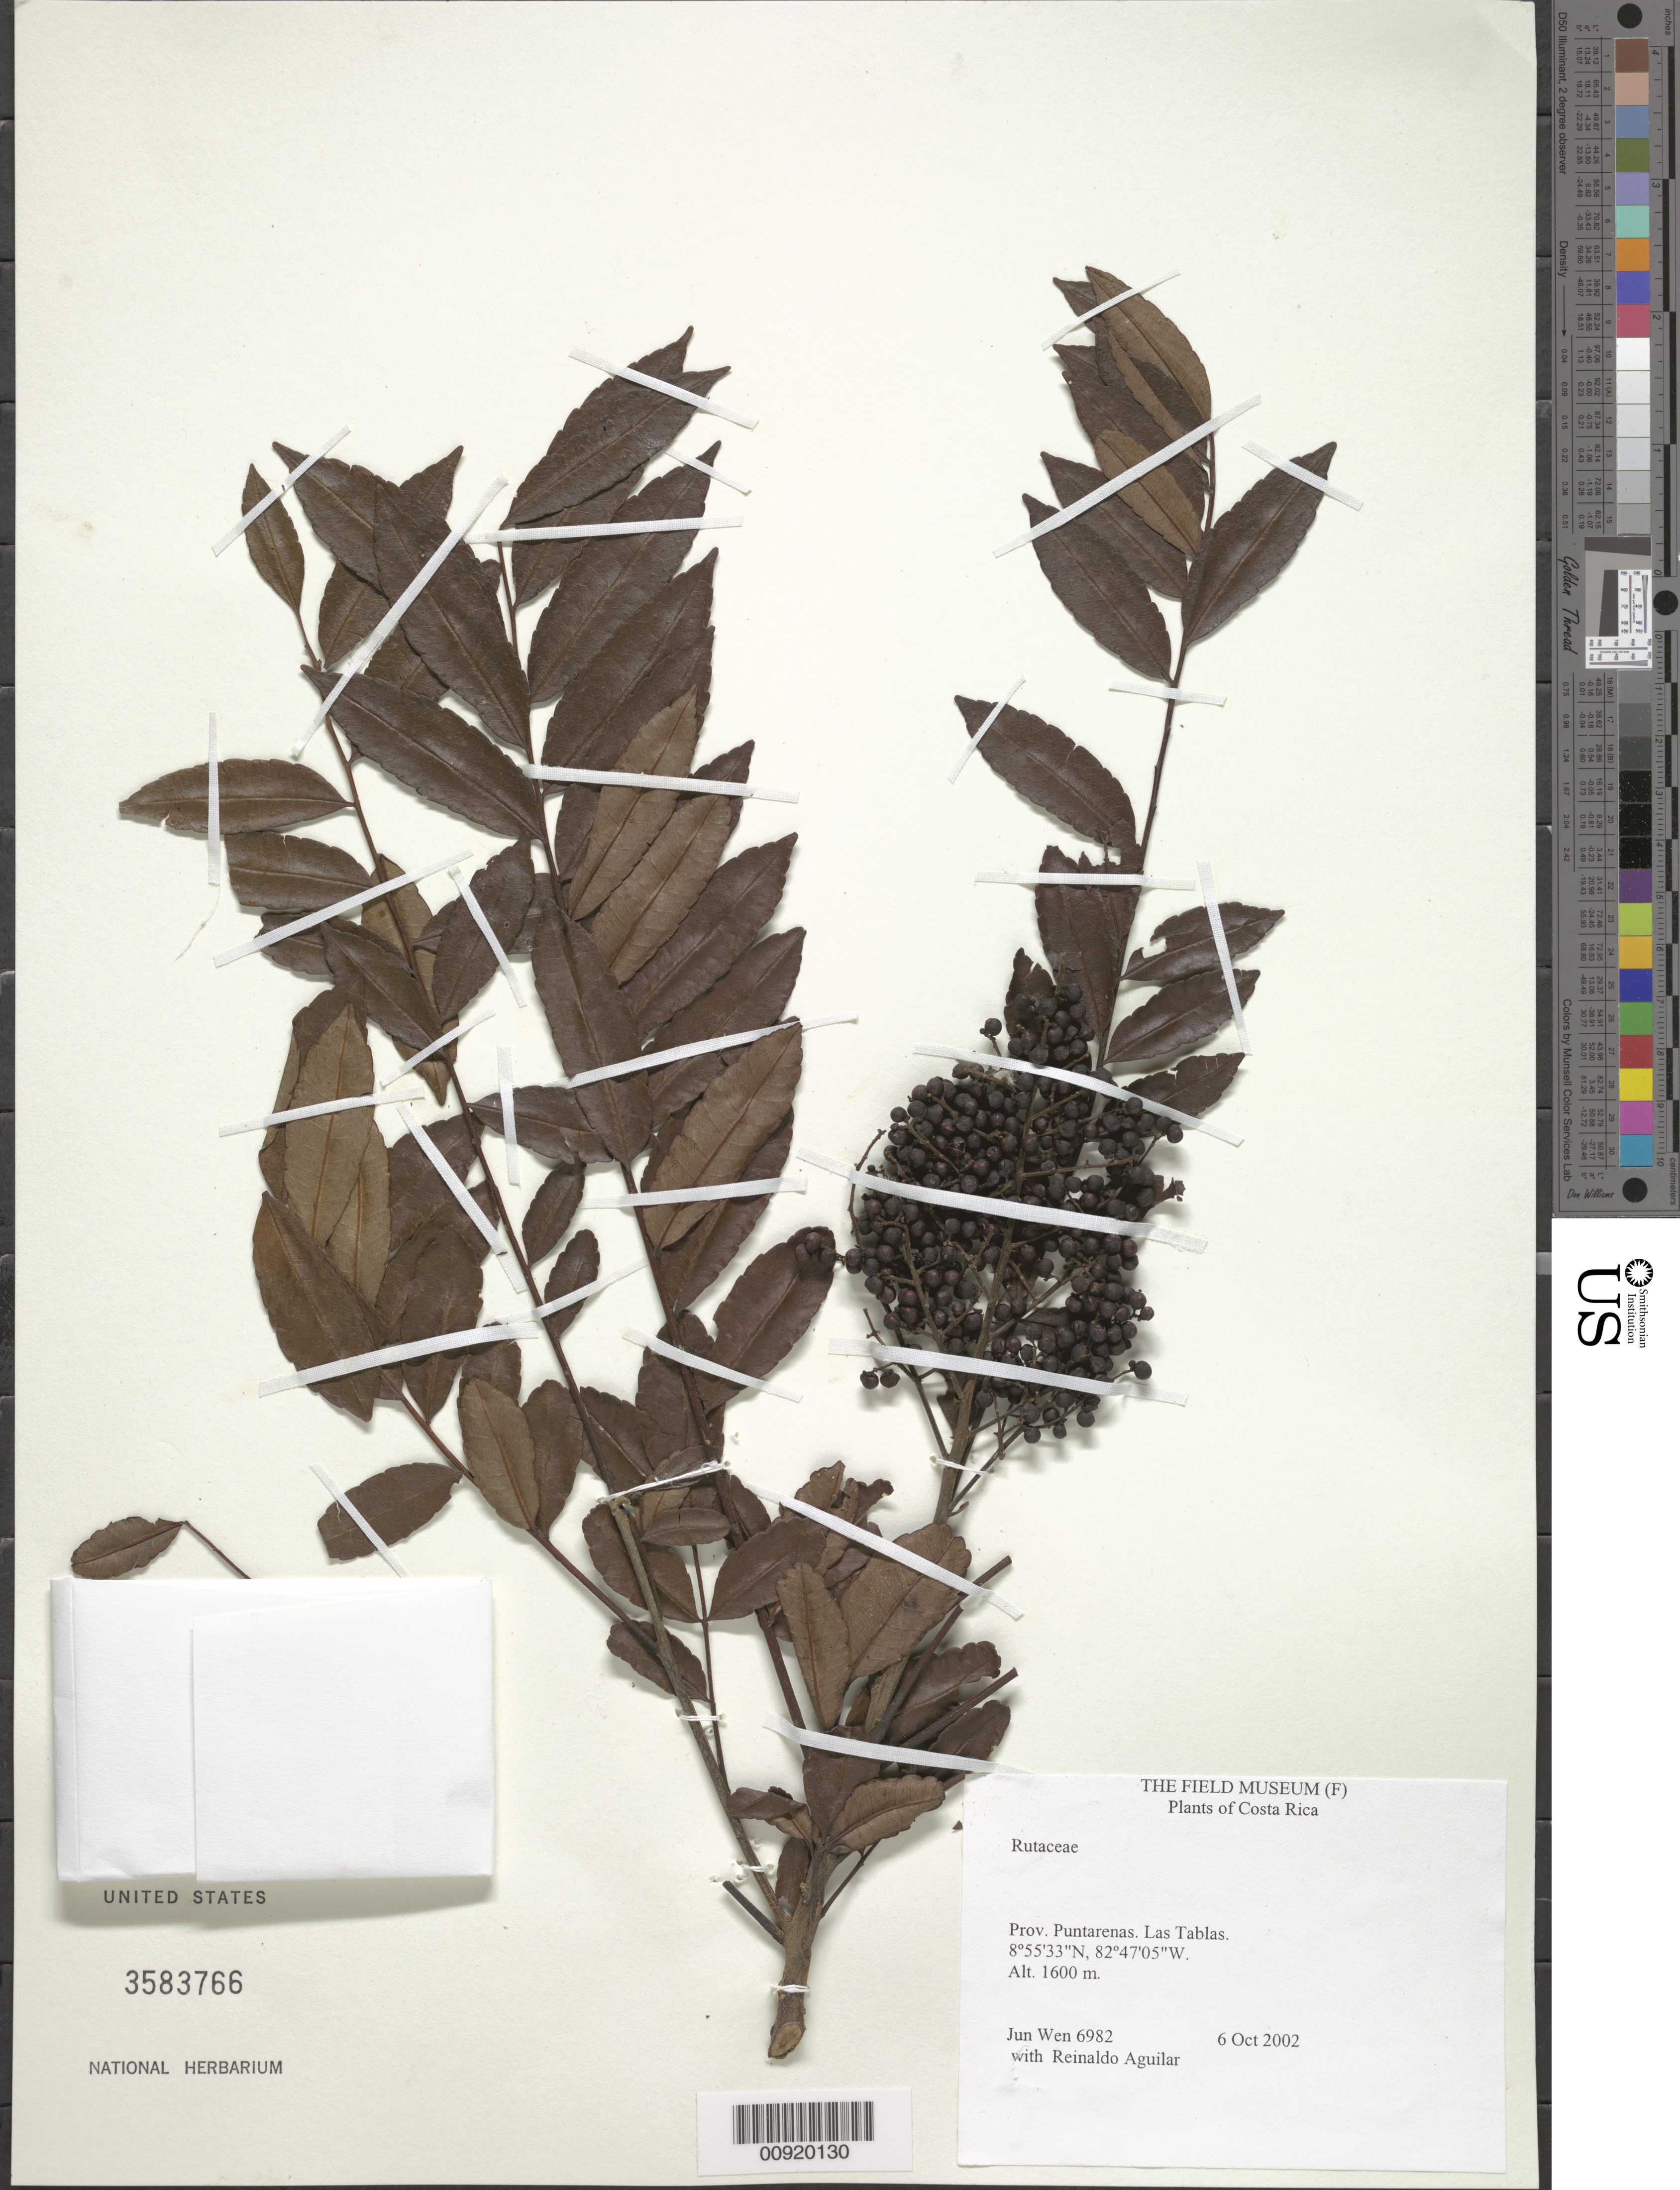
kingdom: Plantae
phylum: Tracheophyta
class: Magnoliopsida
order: Sapindales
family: Rutaceae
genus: Zanthoxylum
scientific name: Zanthoxylum rhoifolium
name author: Lam.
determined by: Londoño-Echeverri, Y.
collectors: J. Wen & R. Aguilar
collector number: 6982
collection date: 2002-10-06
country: Costa Rica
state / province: Puntarenas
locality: Las Tablas.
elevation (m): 1600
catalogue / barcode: US 3583766